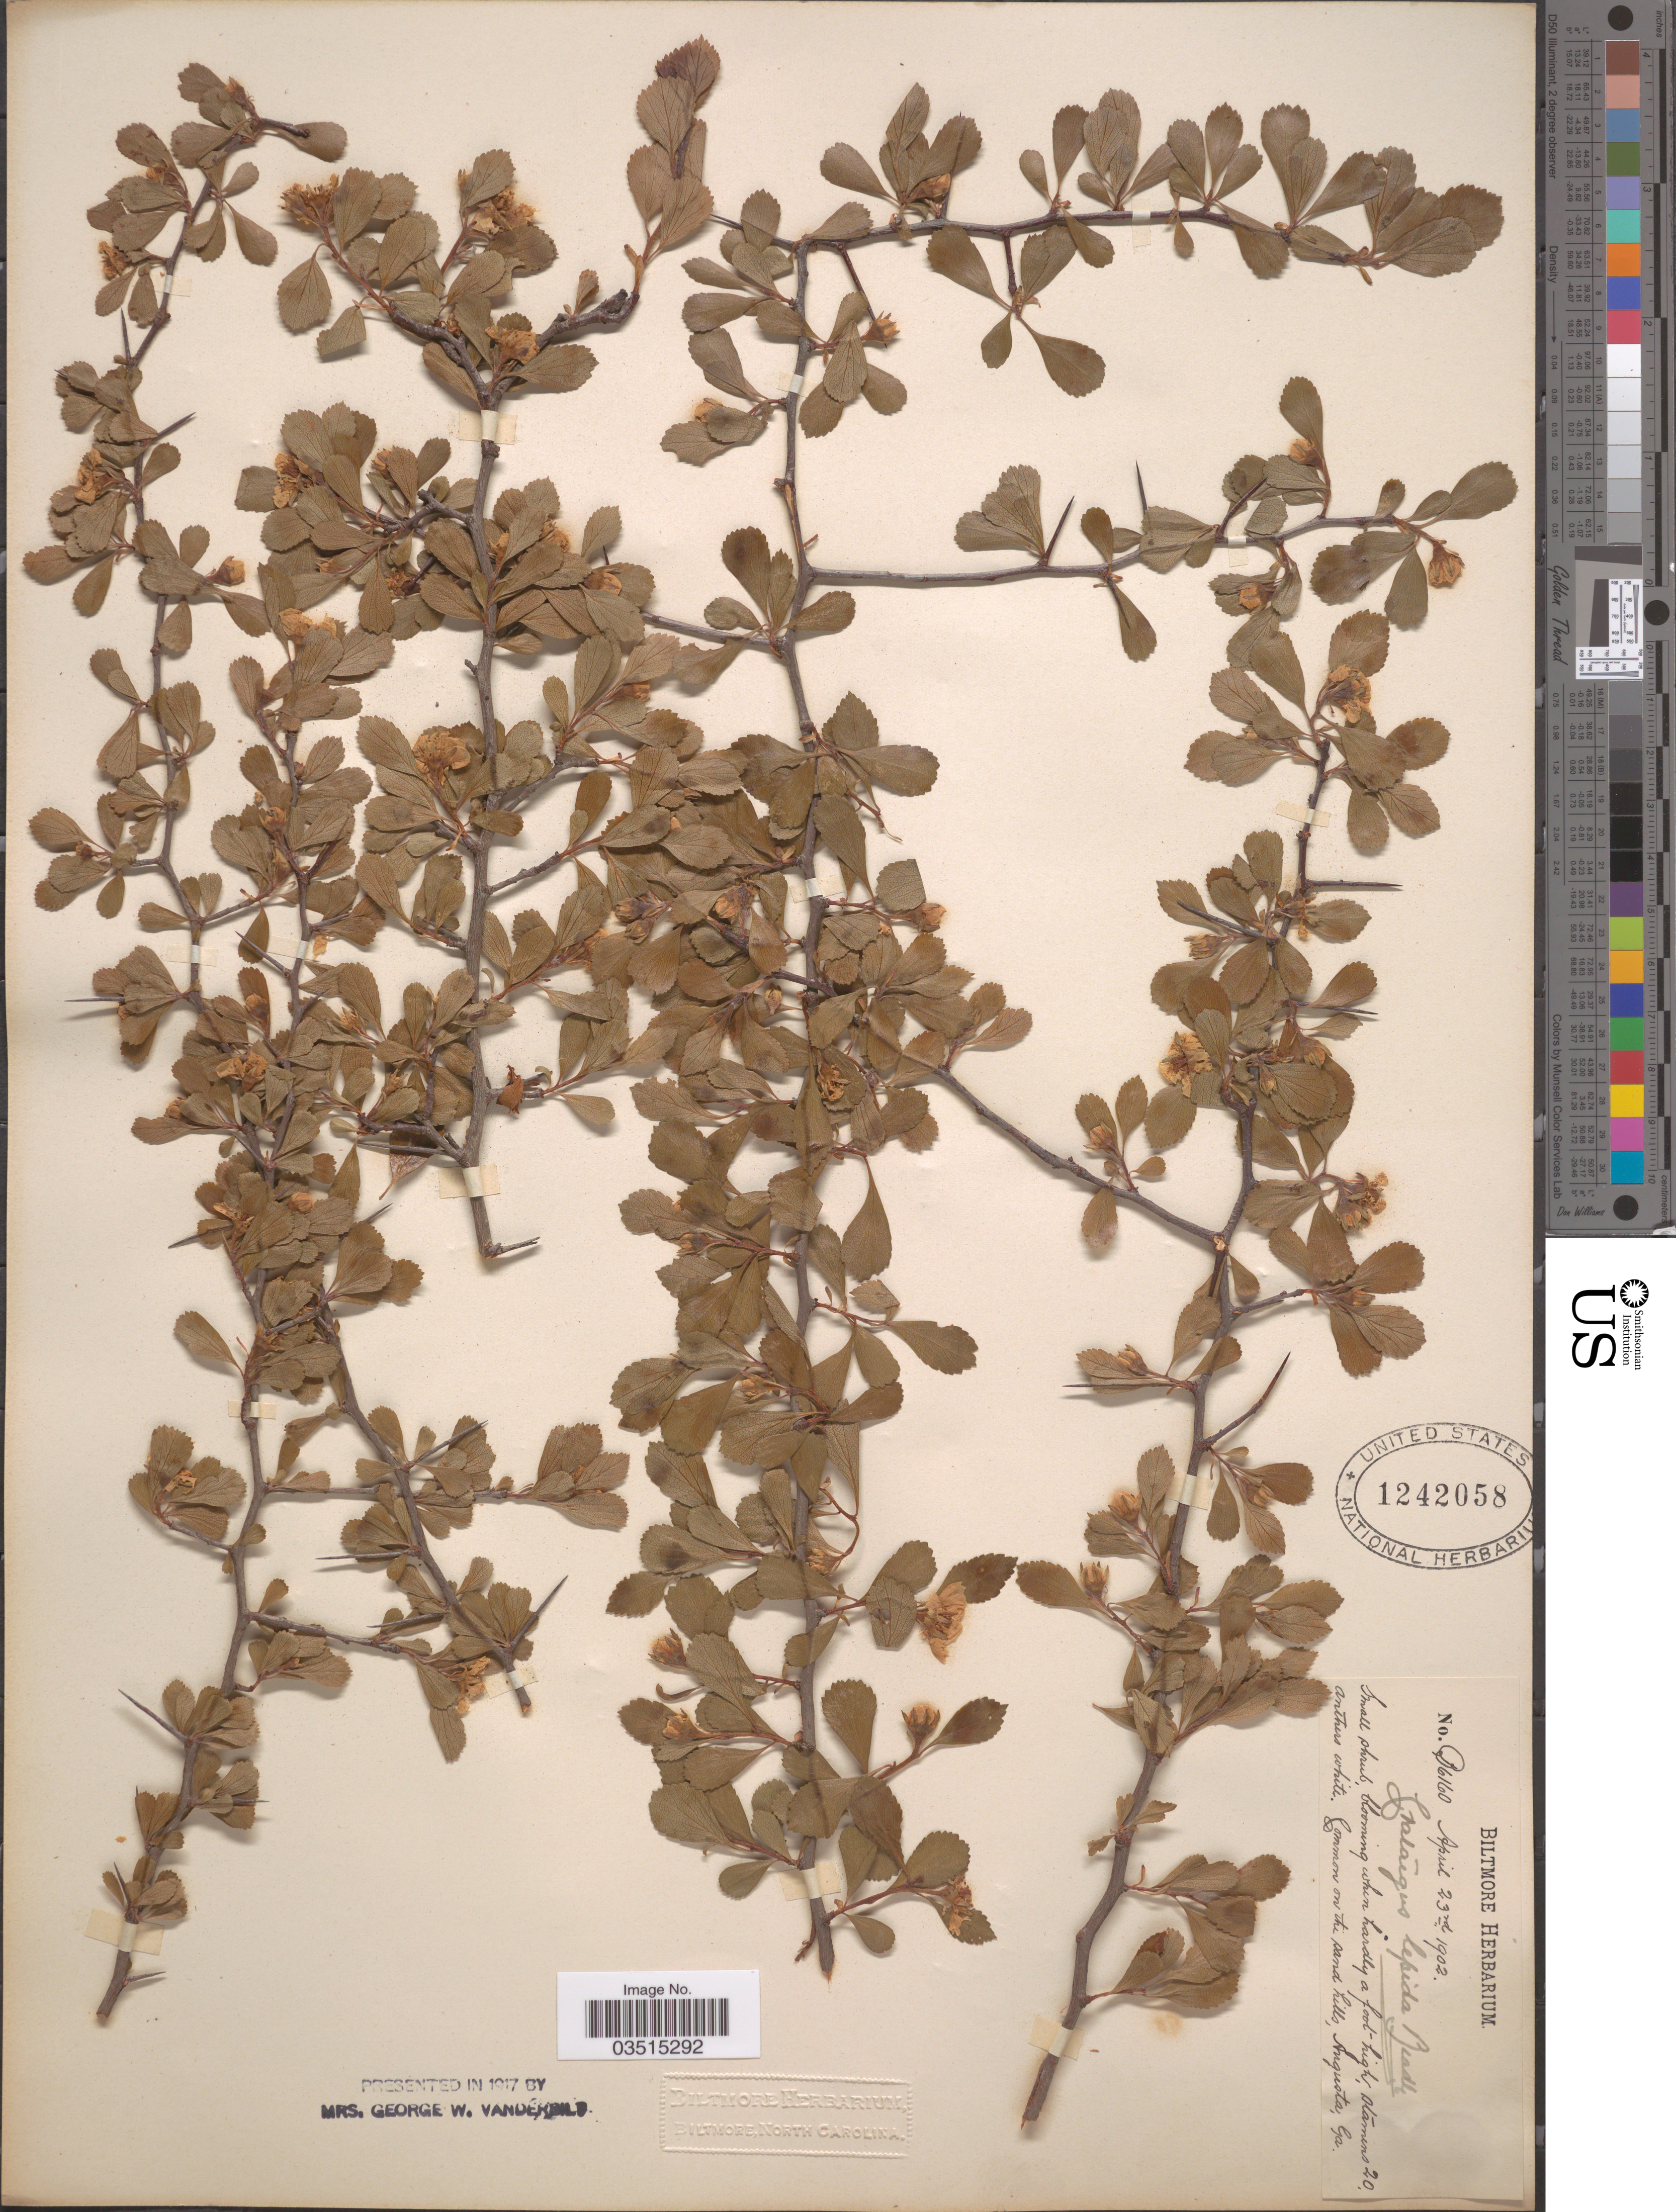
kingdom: Plantae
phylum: Tracheophyta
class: Magnoliopsida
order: Rosales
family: Rosaceae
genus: Crataegus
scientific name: Crataegus lepida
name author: Beadle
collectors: ex herb. Biltmore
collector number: B6160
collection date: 1902-04-23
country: United States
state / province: Georgia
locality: Augusta.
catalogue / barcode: US 1242058